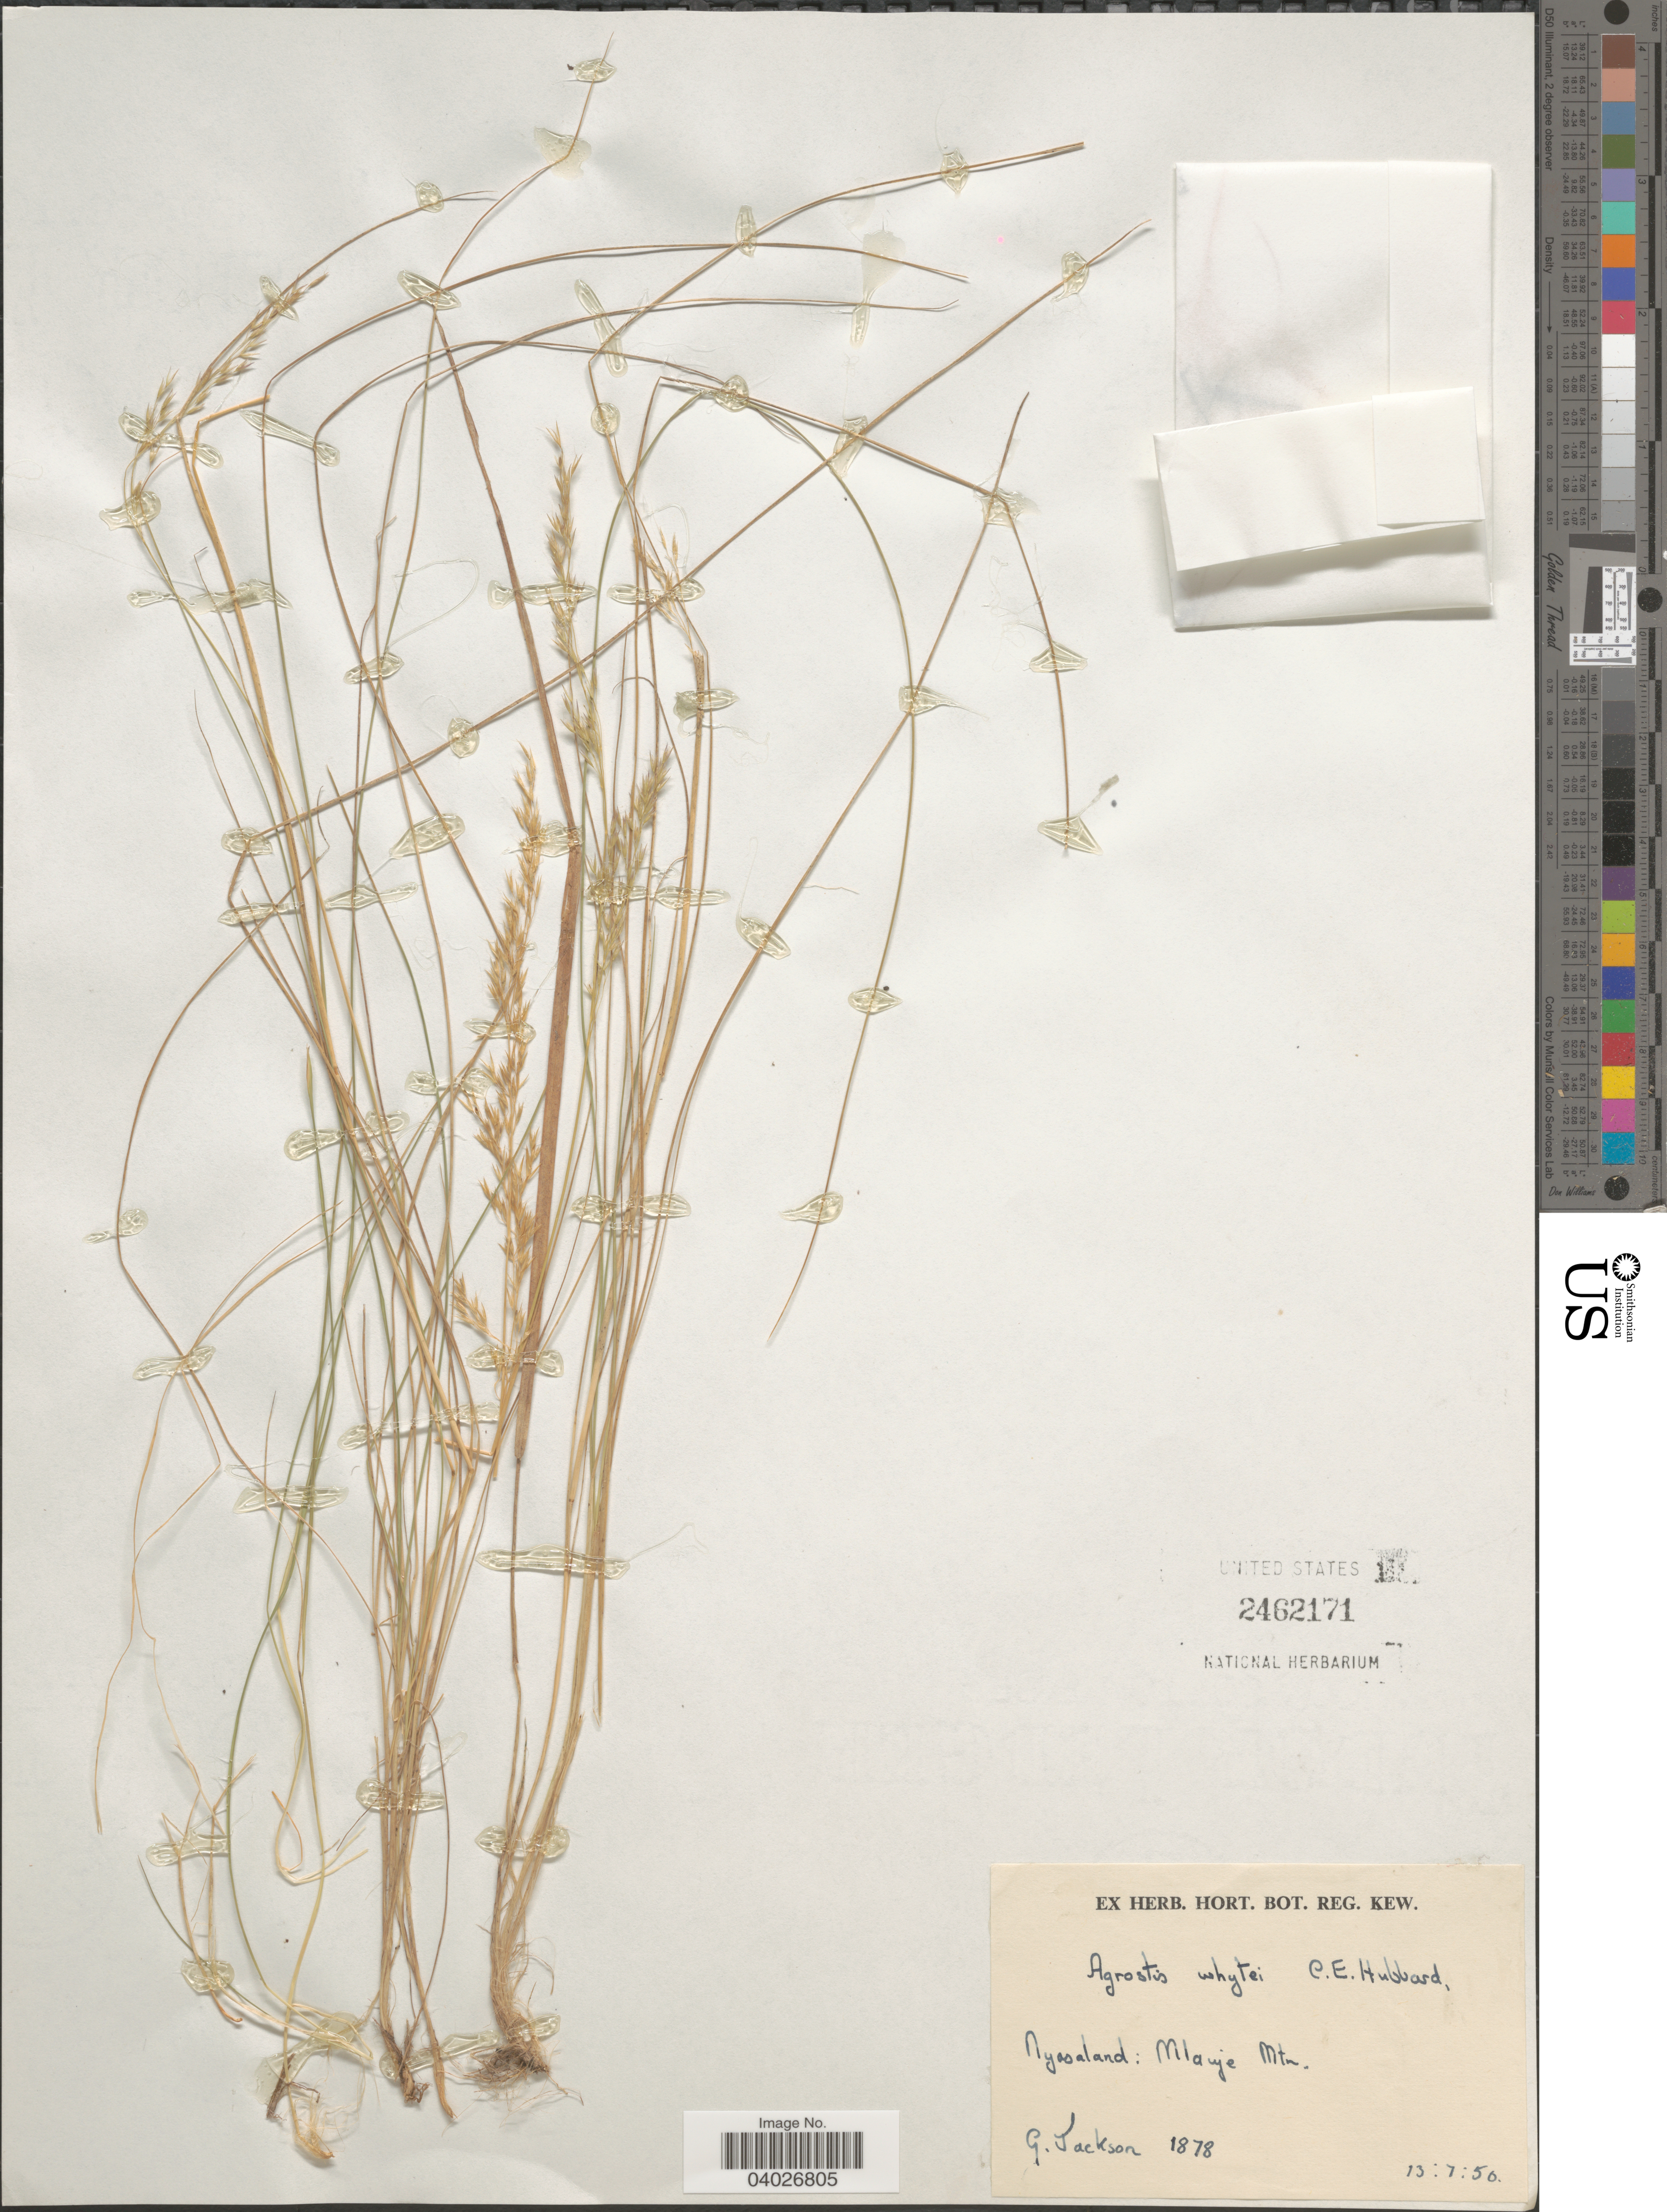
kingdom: Plantae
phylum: Tracheophyta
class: Liliopsida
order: Poales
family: Poaceae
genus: Agrostis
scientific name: Agrostis sp.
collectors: G. Jackson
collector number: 1878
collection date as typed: Transcribed d/m/y: 13/7/50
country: Malawi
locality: Nyasaland: Mlanje Mtn.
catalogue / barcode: US 2462171